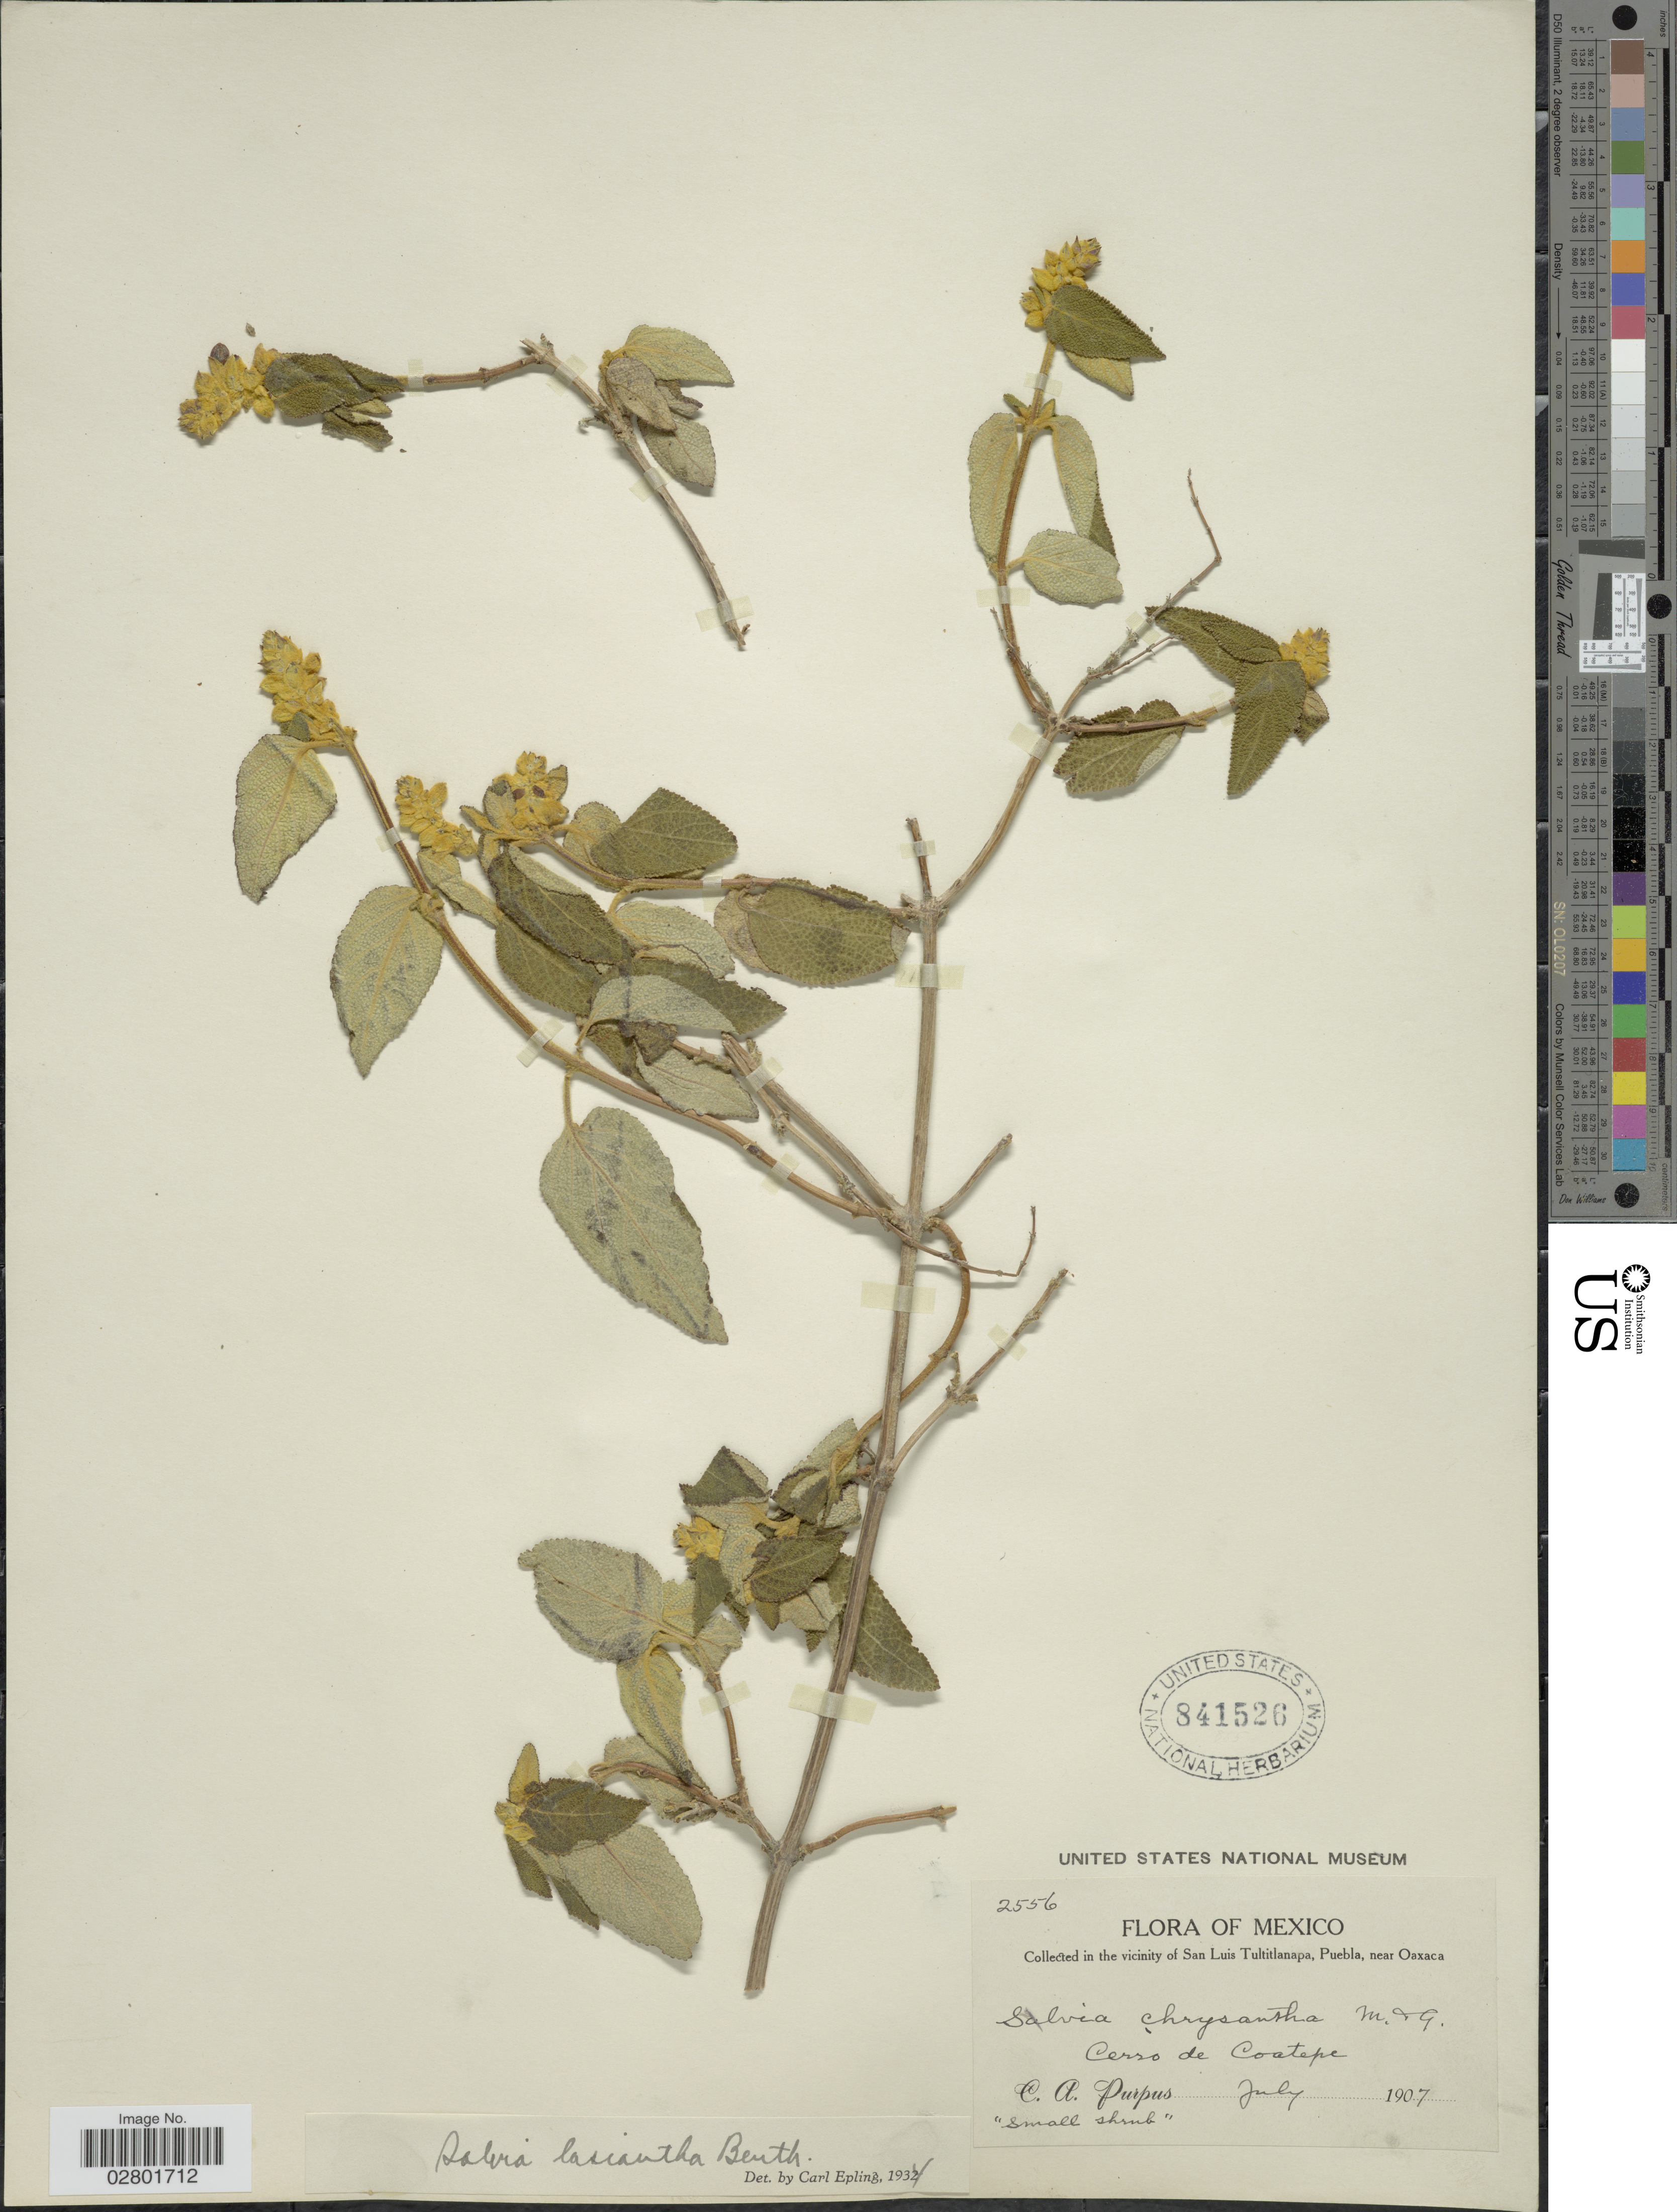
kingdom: Plantae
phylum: Tracheophyta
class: Magnoliopsida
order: Lamiales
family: Lamiaceae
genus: Salvia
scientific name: Salvia lasiantha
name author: Benth.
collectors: C. A. Purpus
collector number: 2556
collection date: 1907-07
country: Mexico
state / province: Puebla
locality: In the vicinity of San Luis Tultitlanapa, Puebla, near Oaxaca, Cerro de Coatepec.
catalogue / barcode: US 841526